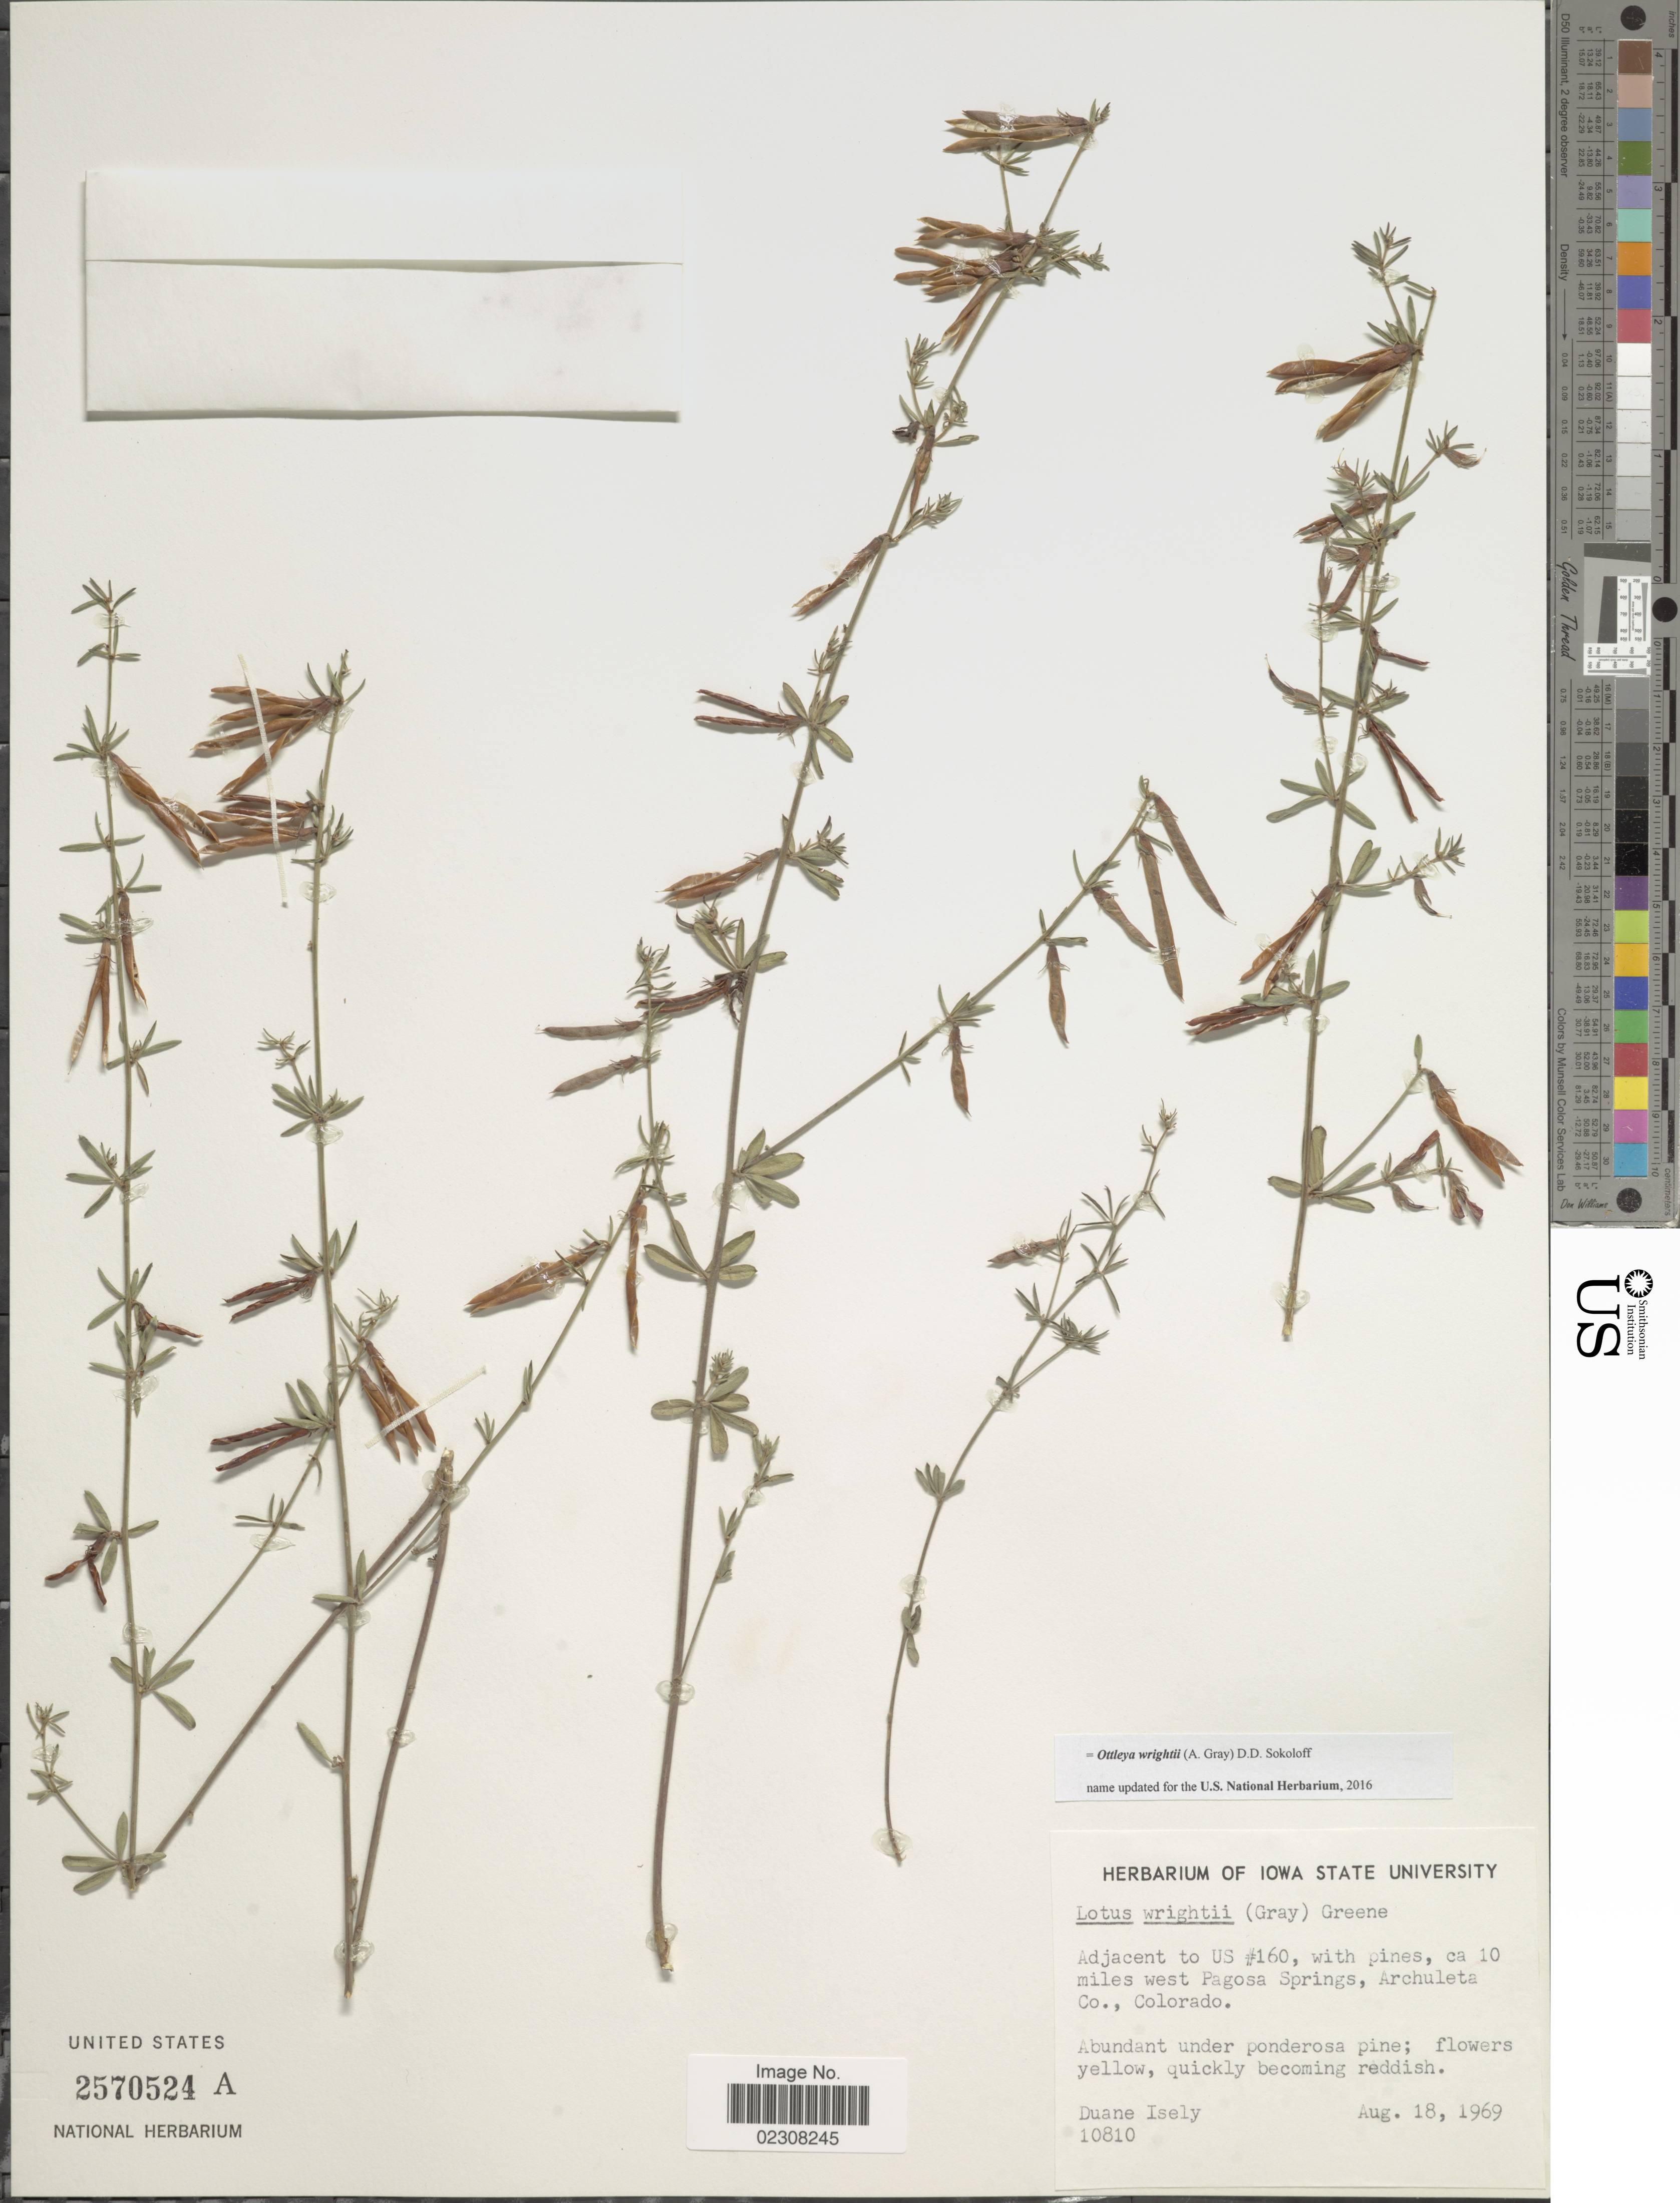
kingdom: Plantae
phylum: Tracheophyta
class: Magnoliopsida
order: Fabales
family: Fabaceae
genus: Ottleya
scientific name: Ottleya wrightii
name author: (A. Gray) D.D. Sokoloff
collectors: D. Isely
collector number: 10810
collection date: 1969-08-18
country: United States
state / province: Colorado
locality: Adjacent to US #160, with pines, ca. 10 miles west of Pagosa Springs, Archuleta Co.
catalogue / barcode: US 2570524A